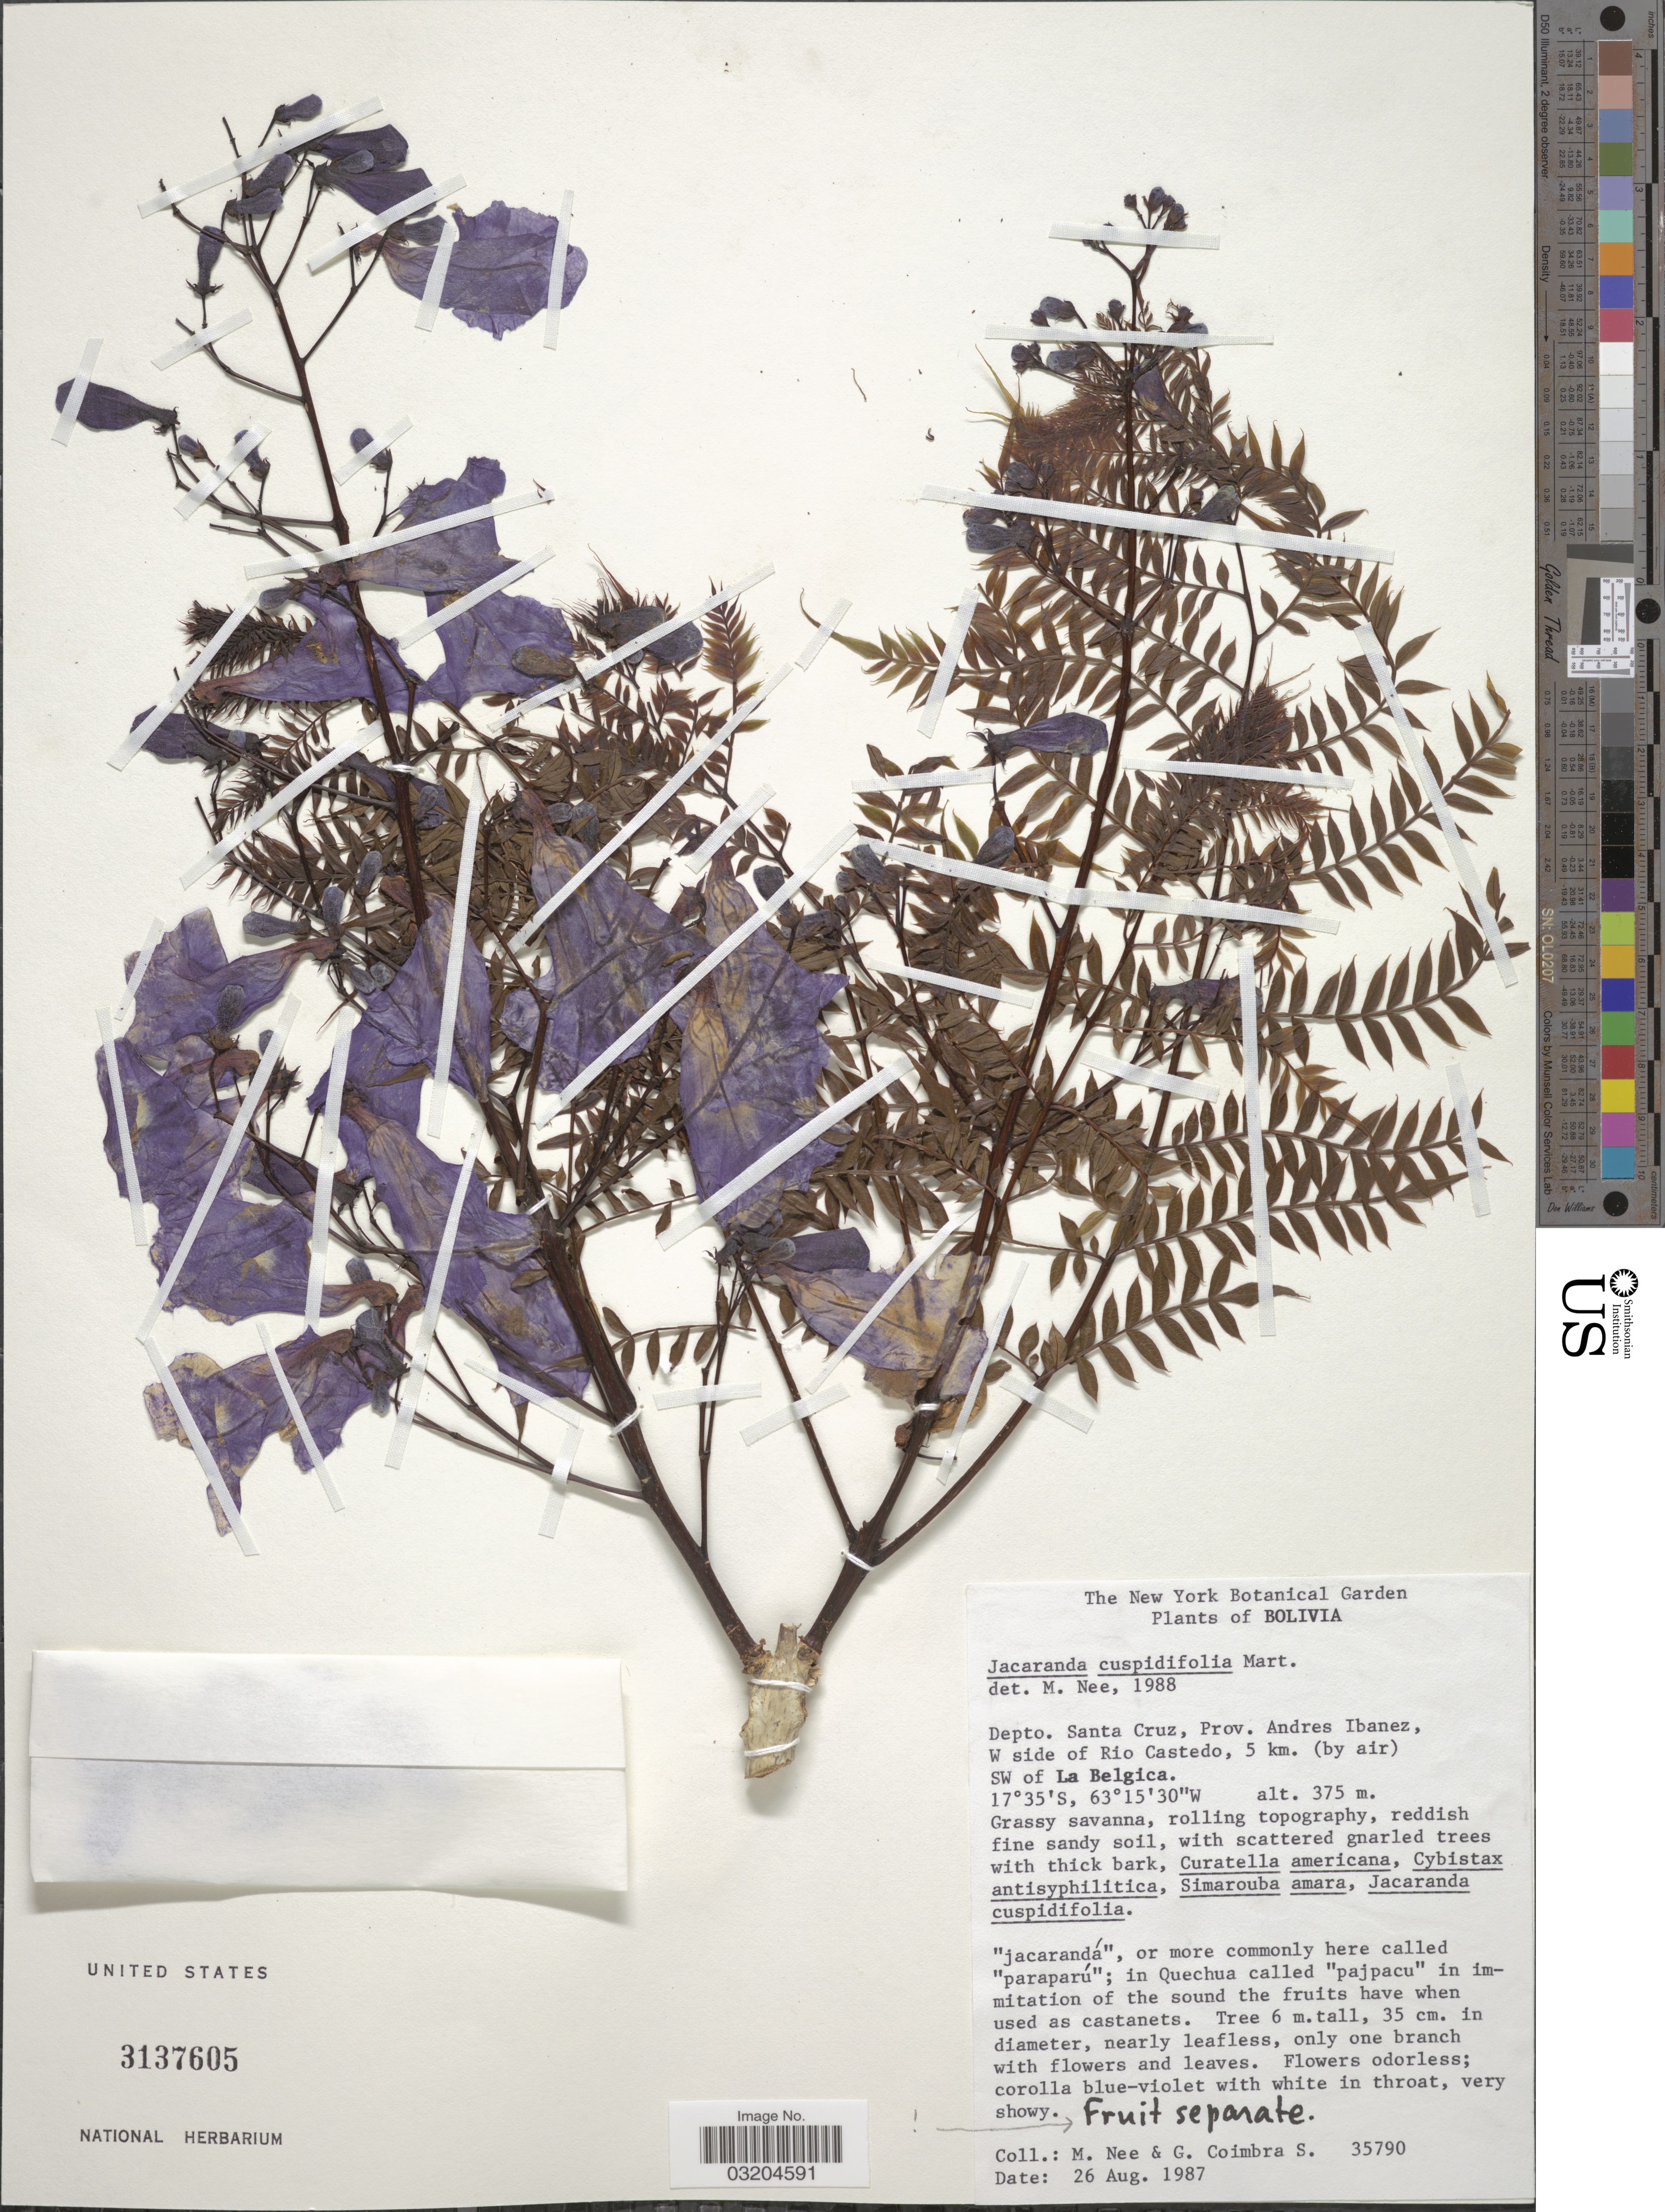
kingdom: Plantae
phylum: Tracheophyta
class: Magnoliopsida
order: Lamiales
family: Bignoniaceae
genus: Jacaranda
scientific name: Jacaranda cuspidifolia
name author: Mart.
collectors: M. Nee & G. Coimbra S.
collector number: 35790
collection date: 1987-08-26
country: Bolivia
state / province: Santa Cruz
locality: Depto. Santa Cruz, Prov. Andres Ibanez, W side of Rio Castedo, 5 km (by air) SW of La Belgica.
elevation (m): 375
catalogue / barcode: US 3137605